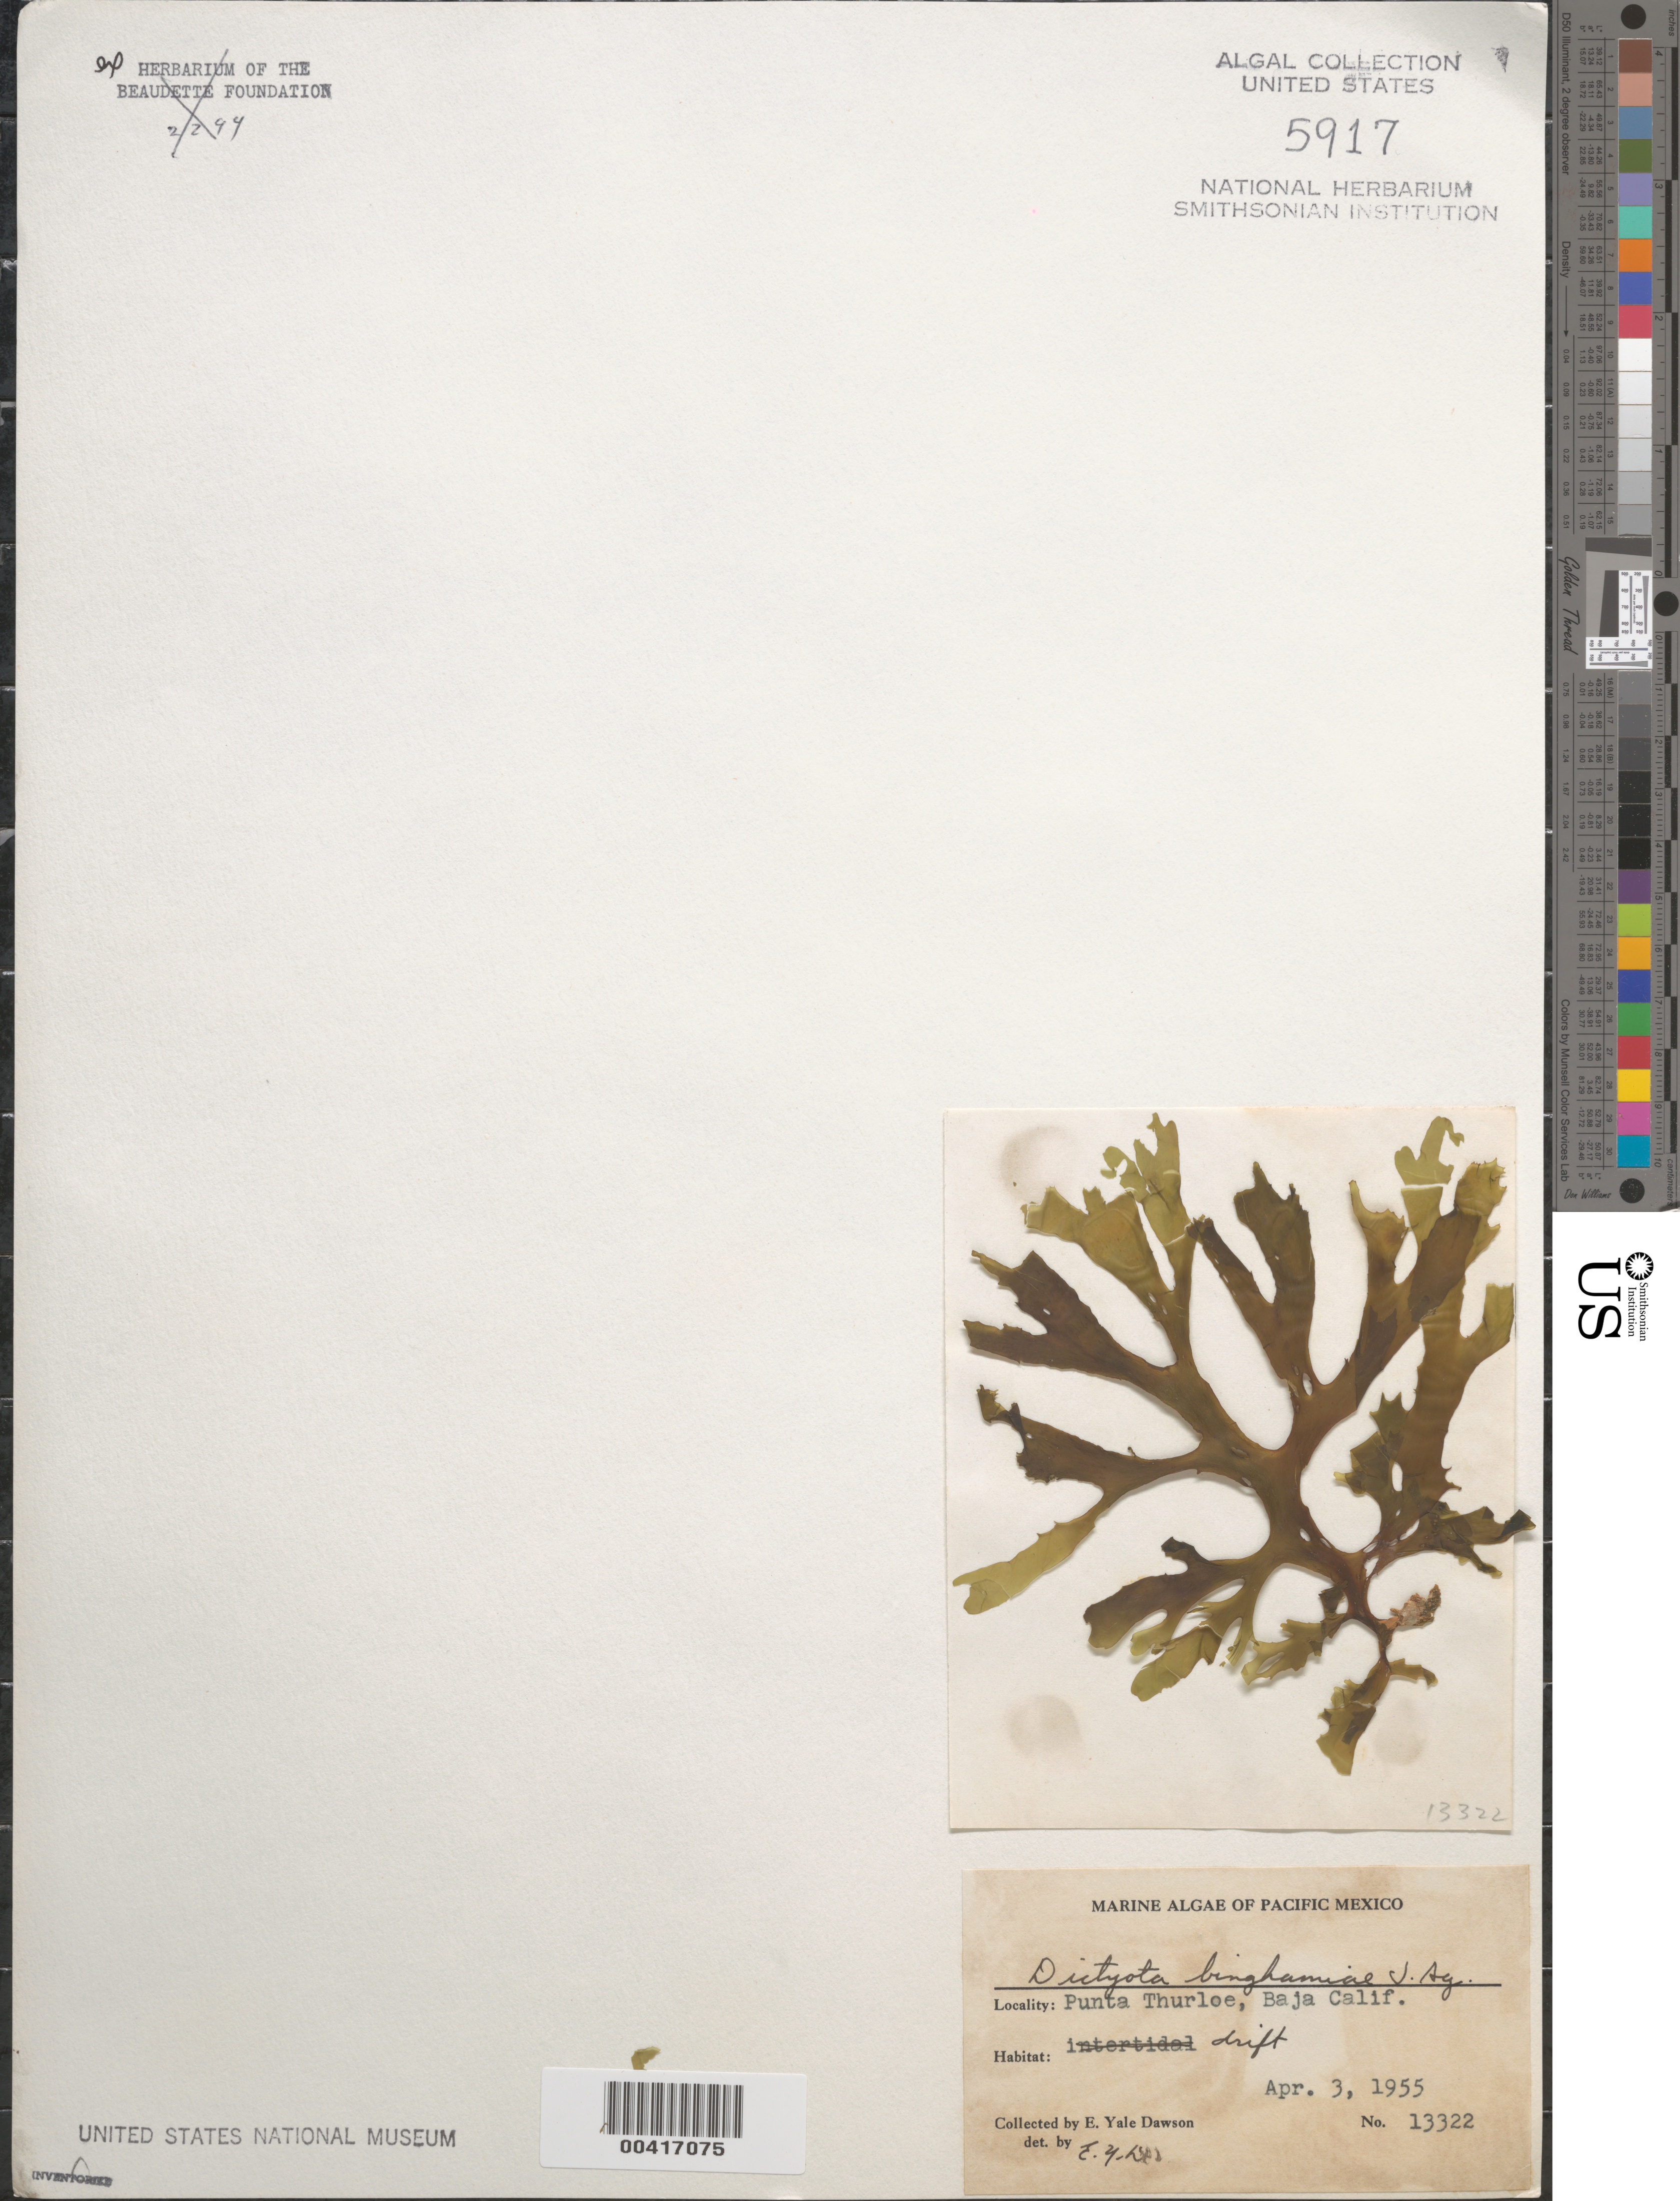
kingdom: Chromista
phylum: Ochrophyta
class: Phaeophyceae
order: Dictyotales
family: Dictyotaceae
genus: Dictyota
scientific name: Dictyota binghamiae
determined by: Dawson, E. Y.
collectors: E. Y. Dawson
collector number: EYD 13322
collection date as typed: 03 Apr 1955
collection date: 1955-04-03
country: Mexico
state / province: Baja California Sur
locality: Punta Thurloe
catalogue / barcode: US 5917